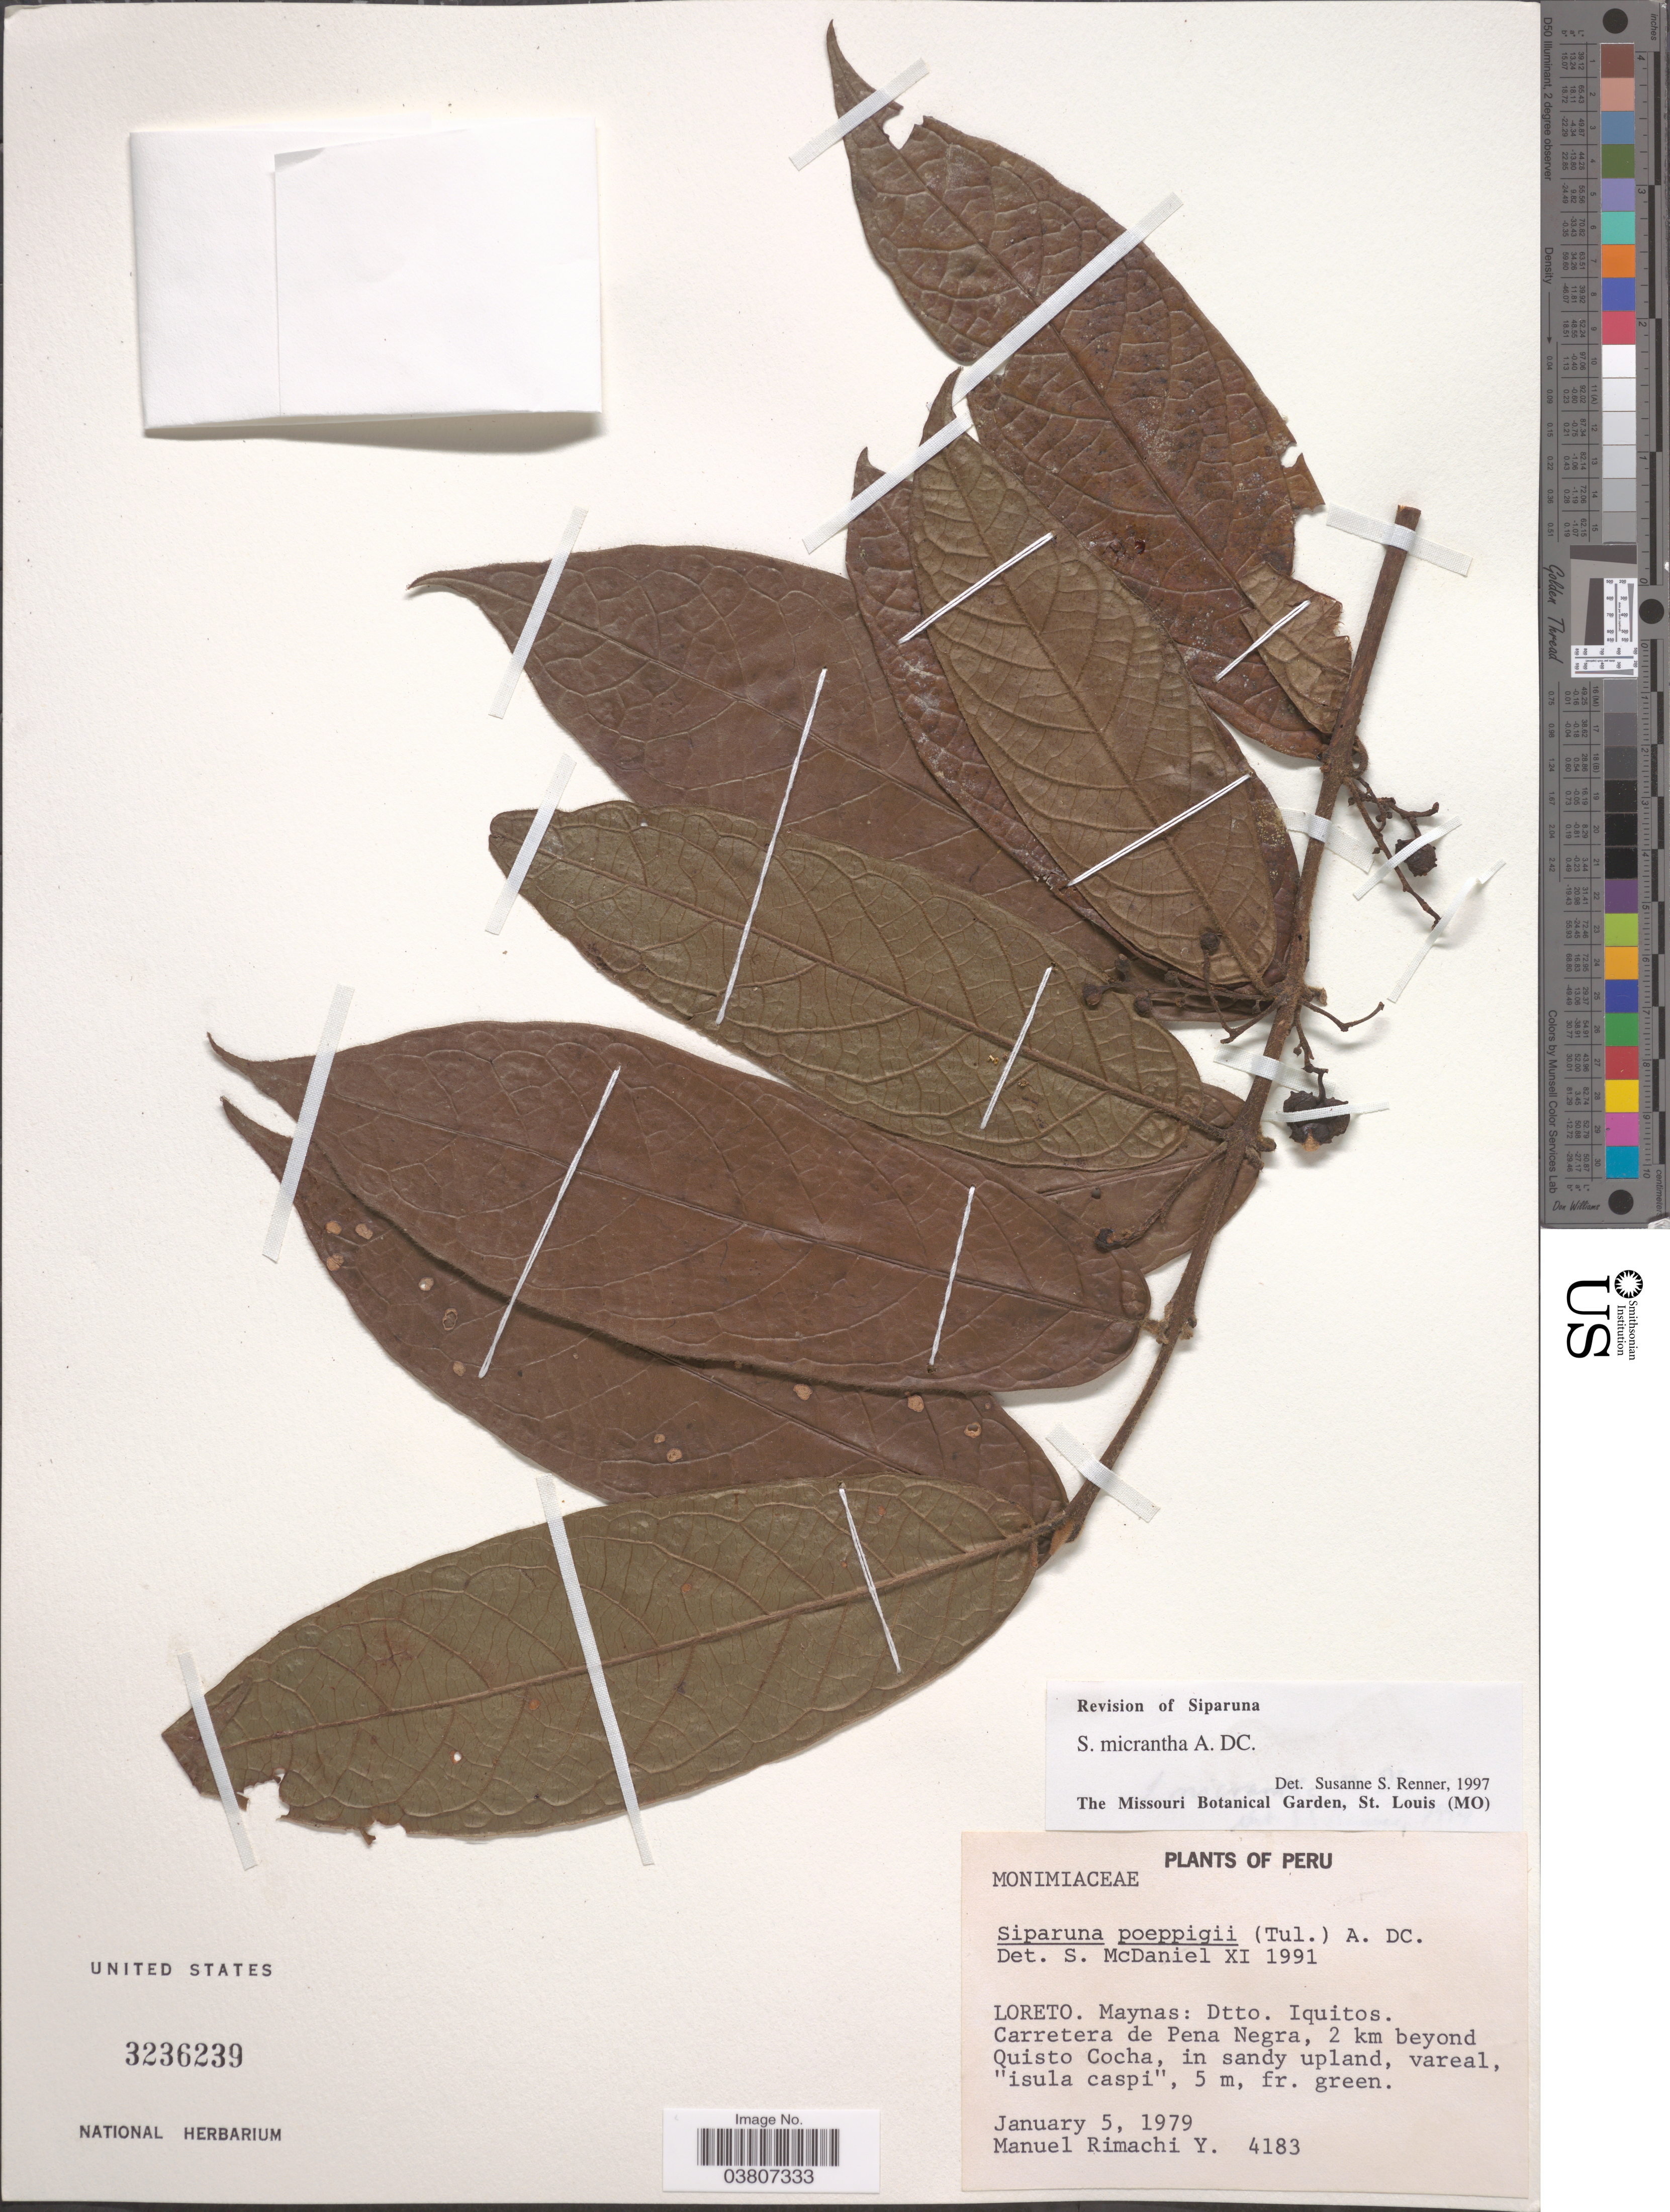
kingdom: Plantae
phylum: Tracheophyta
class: Magnoliopsida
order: Laurales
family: Siparunaceae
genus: Siparuna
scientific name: Siparuna micrantha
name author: A. DC.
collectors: M. Rimachi Y.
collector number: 4183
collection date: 1979-01-05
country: Peru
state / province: Loreto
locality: Maynas. Dtto. Iquitos. Carretera de Pena Negra, 2 km beyond Quisto Cocha.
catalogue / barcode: US 3236239